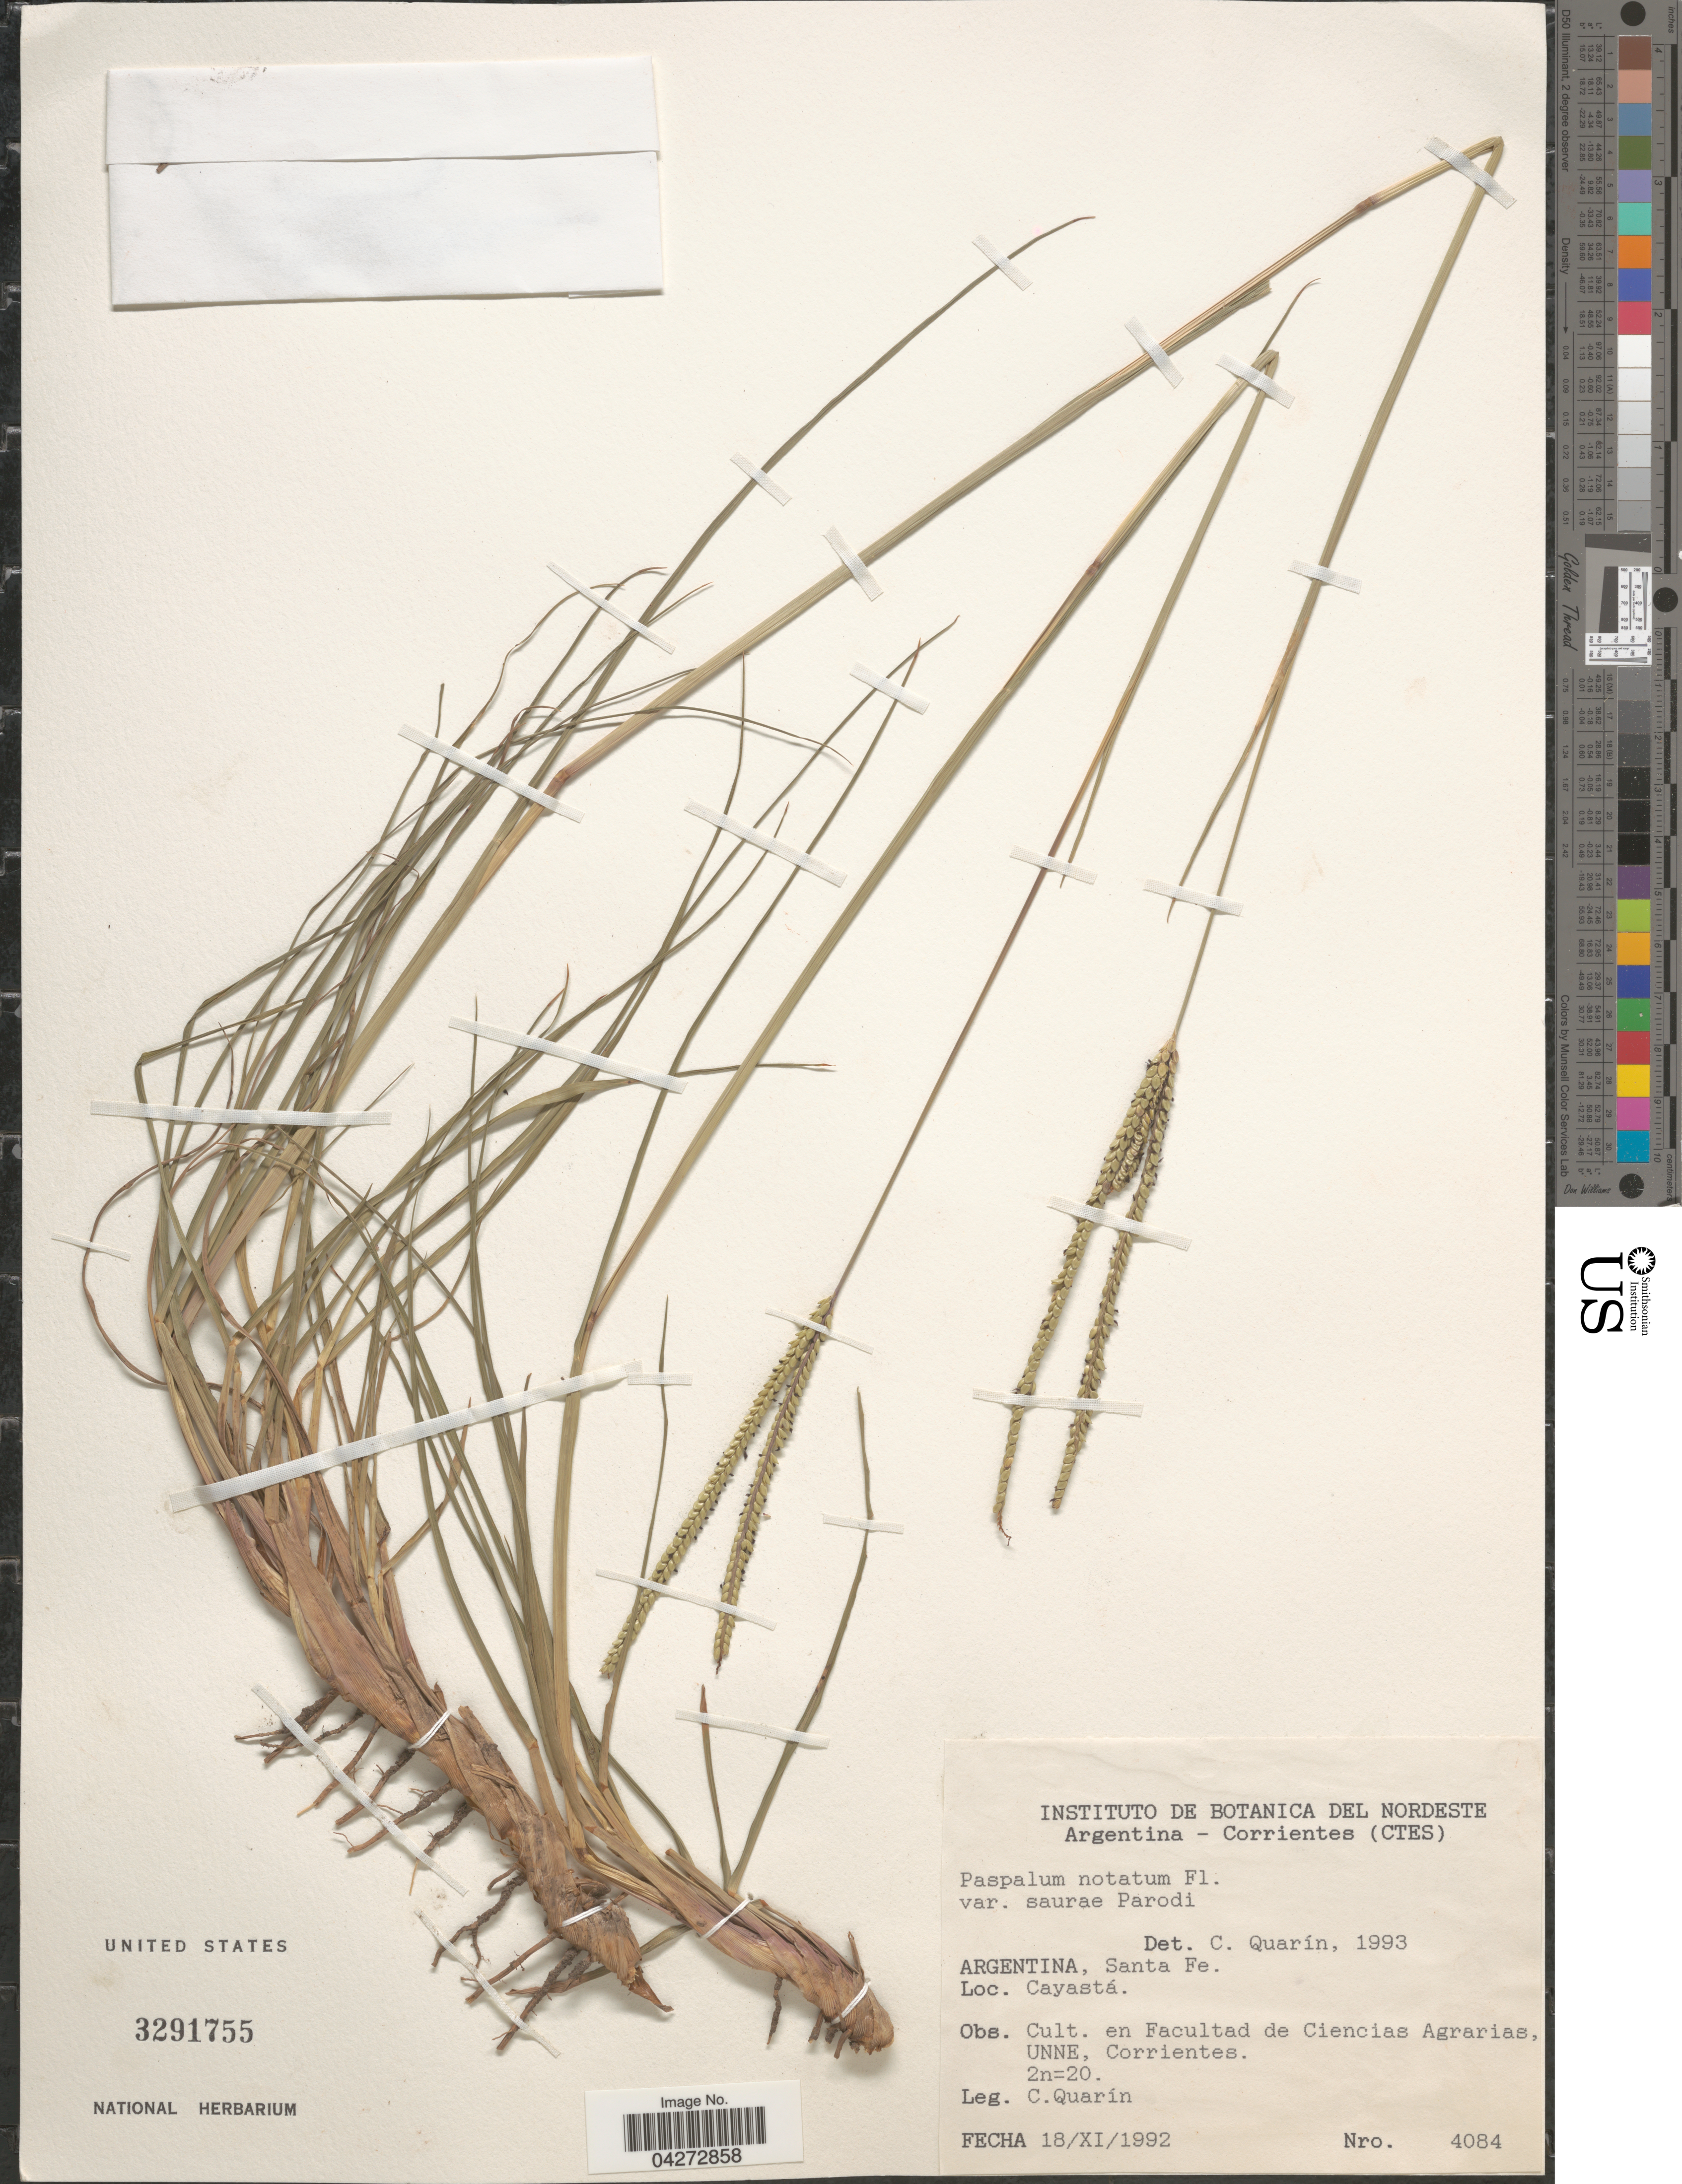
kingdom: Plantae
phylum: Tracheophyta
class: Liliopsida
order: Poales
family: Poaceae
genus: Paspalum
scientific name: Paspalum notatum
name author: Flüggé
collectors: C. Quarín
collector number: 4084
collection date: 1992-11-18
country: Argentina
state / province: Corrientes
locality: En Facultad de Ciencias Agrarias, UNNE, Corrientes.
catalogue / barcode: US 3291755